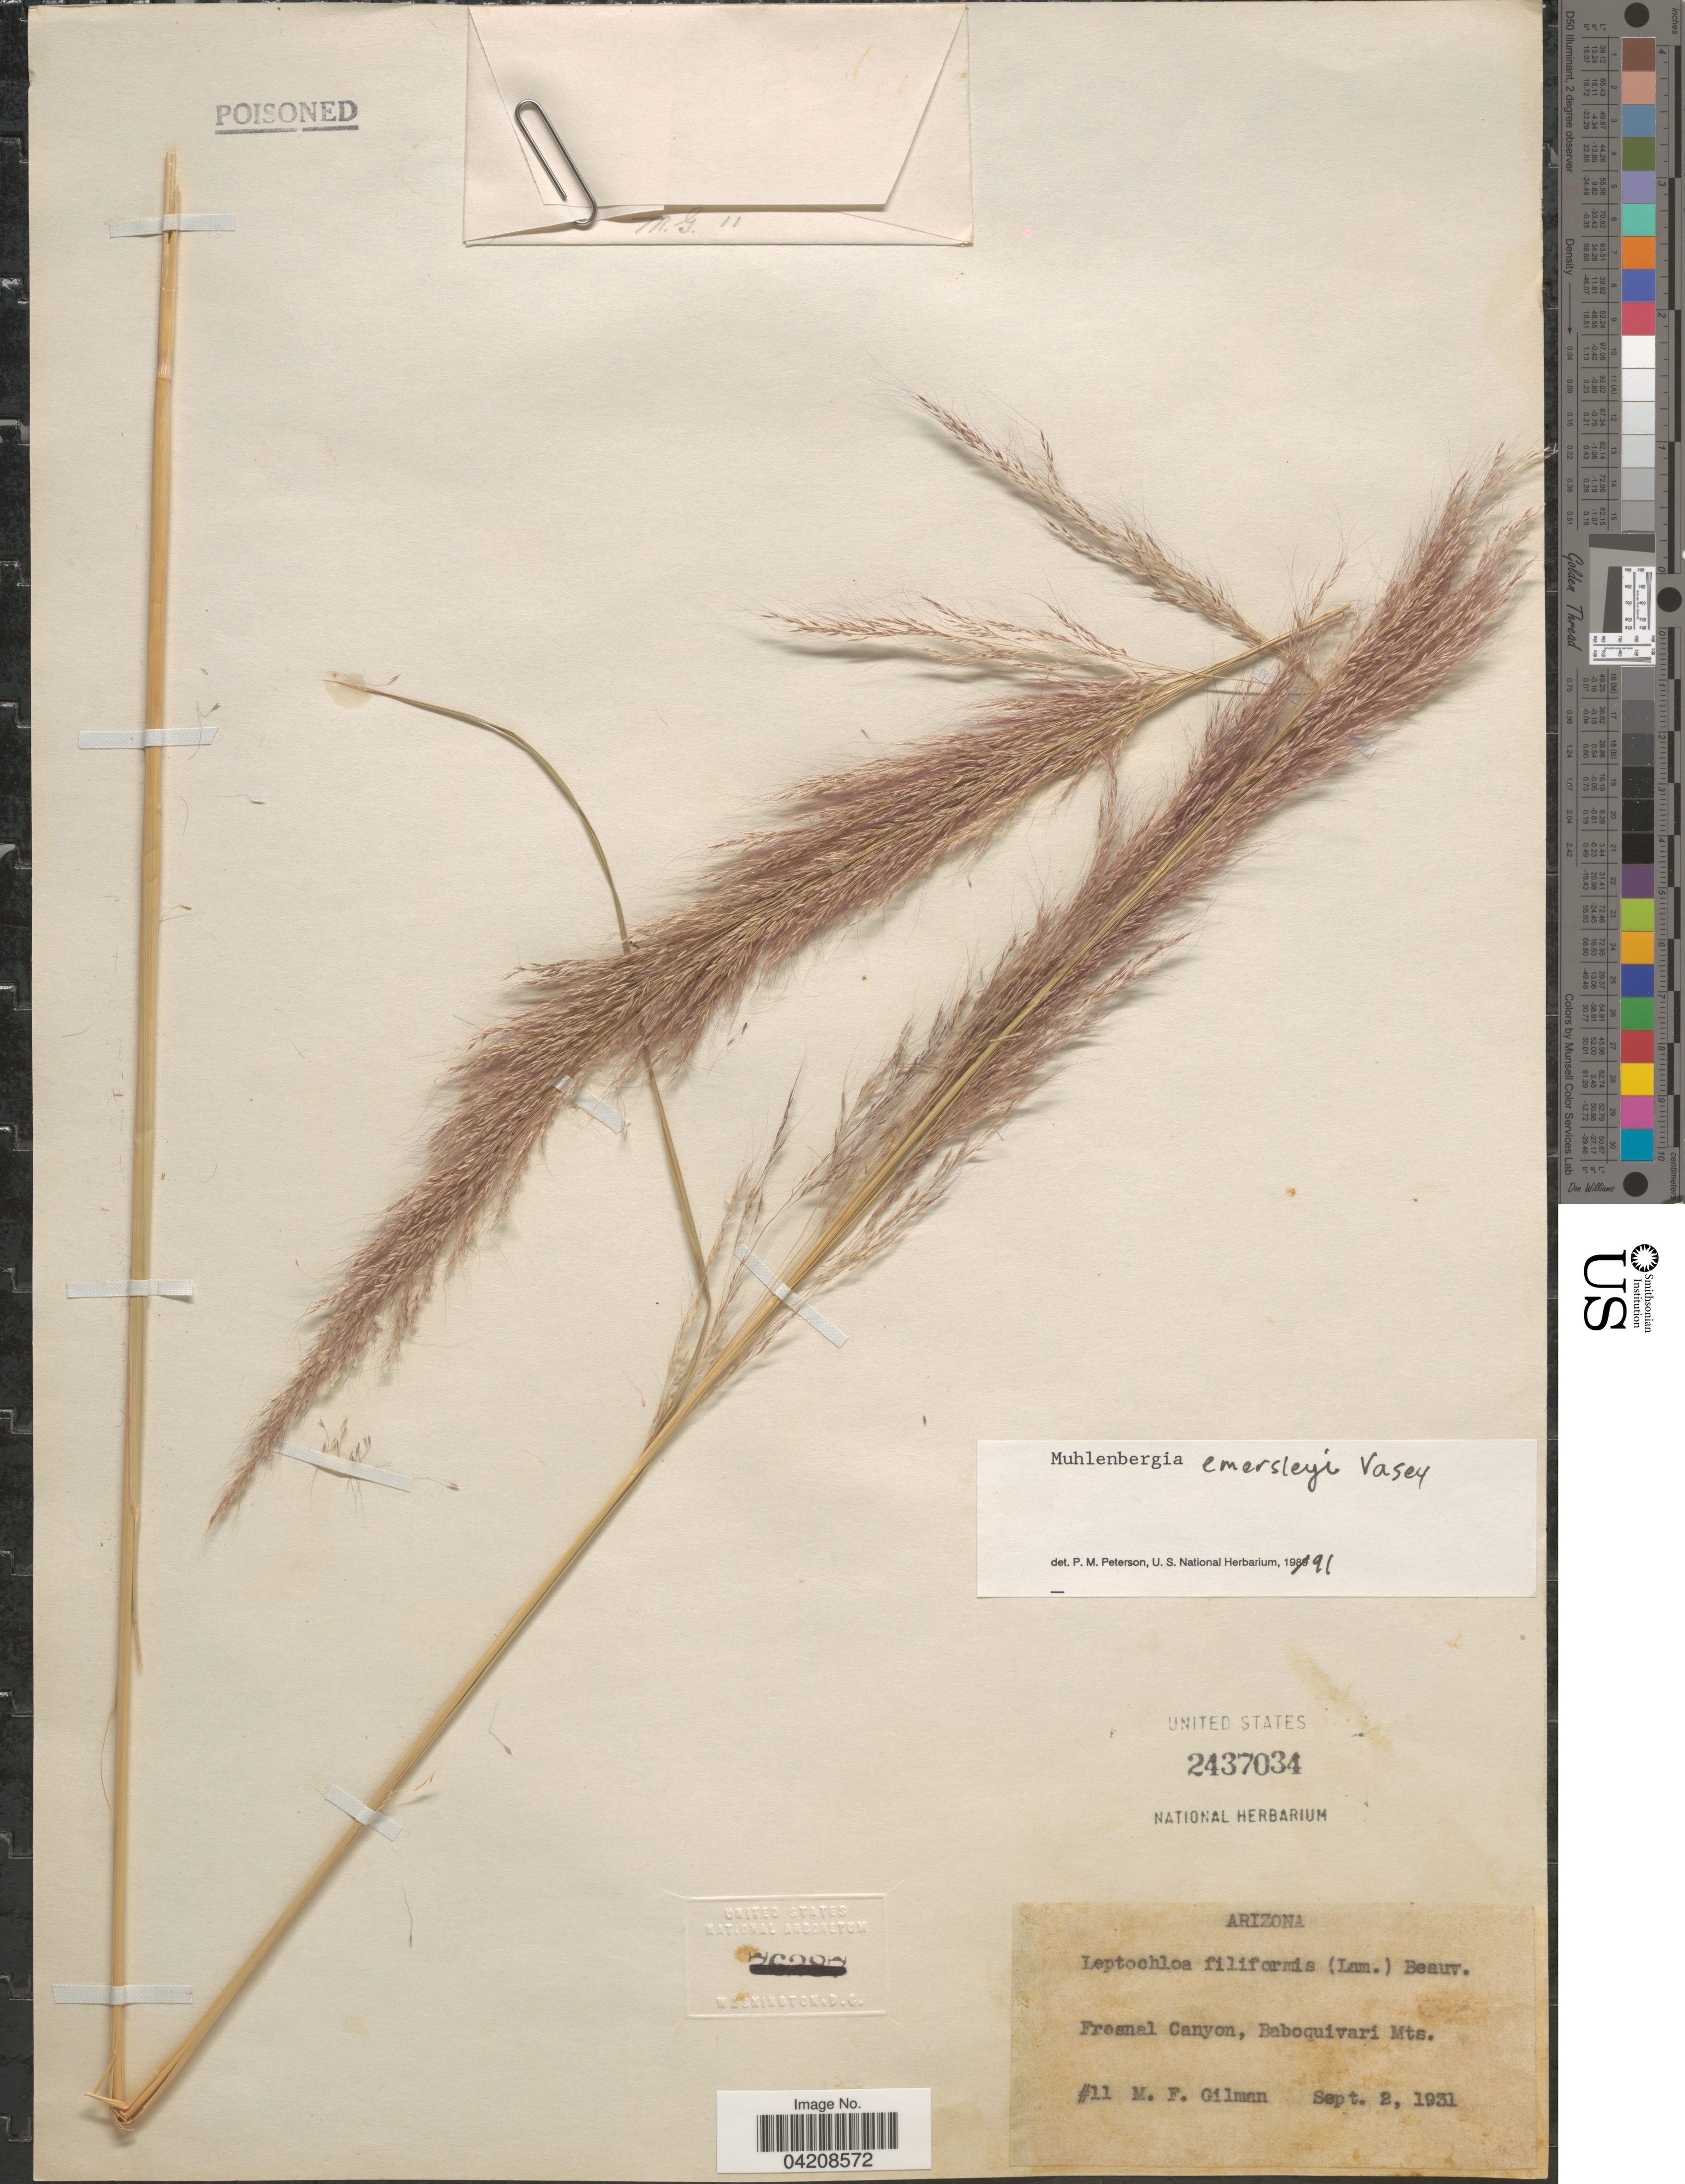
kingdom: Plantae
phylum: Tracheophyta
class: Liliopsida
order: Poales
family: Poaceae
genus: Muhlenbergia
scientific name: Muhlenbergia emersleyi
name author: Vasey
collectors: M. F. Gilman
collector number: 11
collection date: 1931-09-02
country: United States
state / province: Arizona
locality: Fresnal Canyon, Baboquivari Mts.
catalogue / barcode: US 2437034